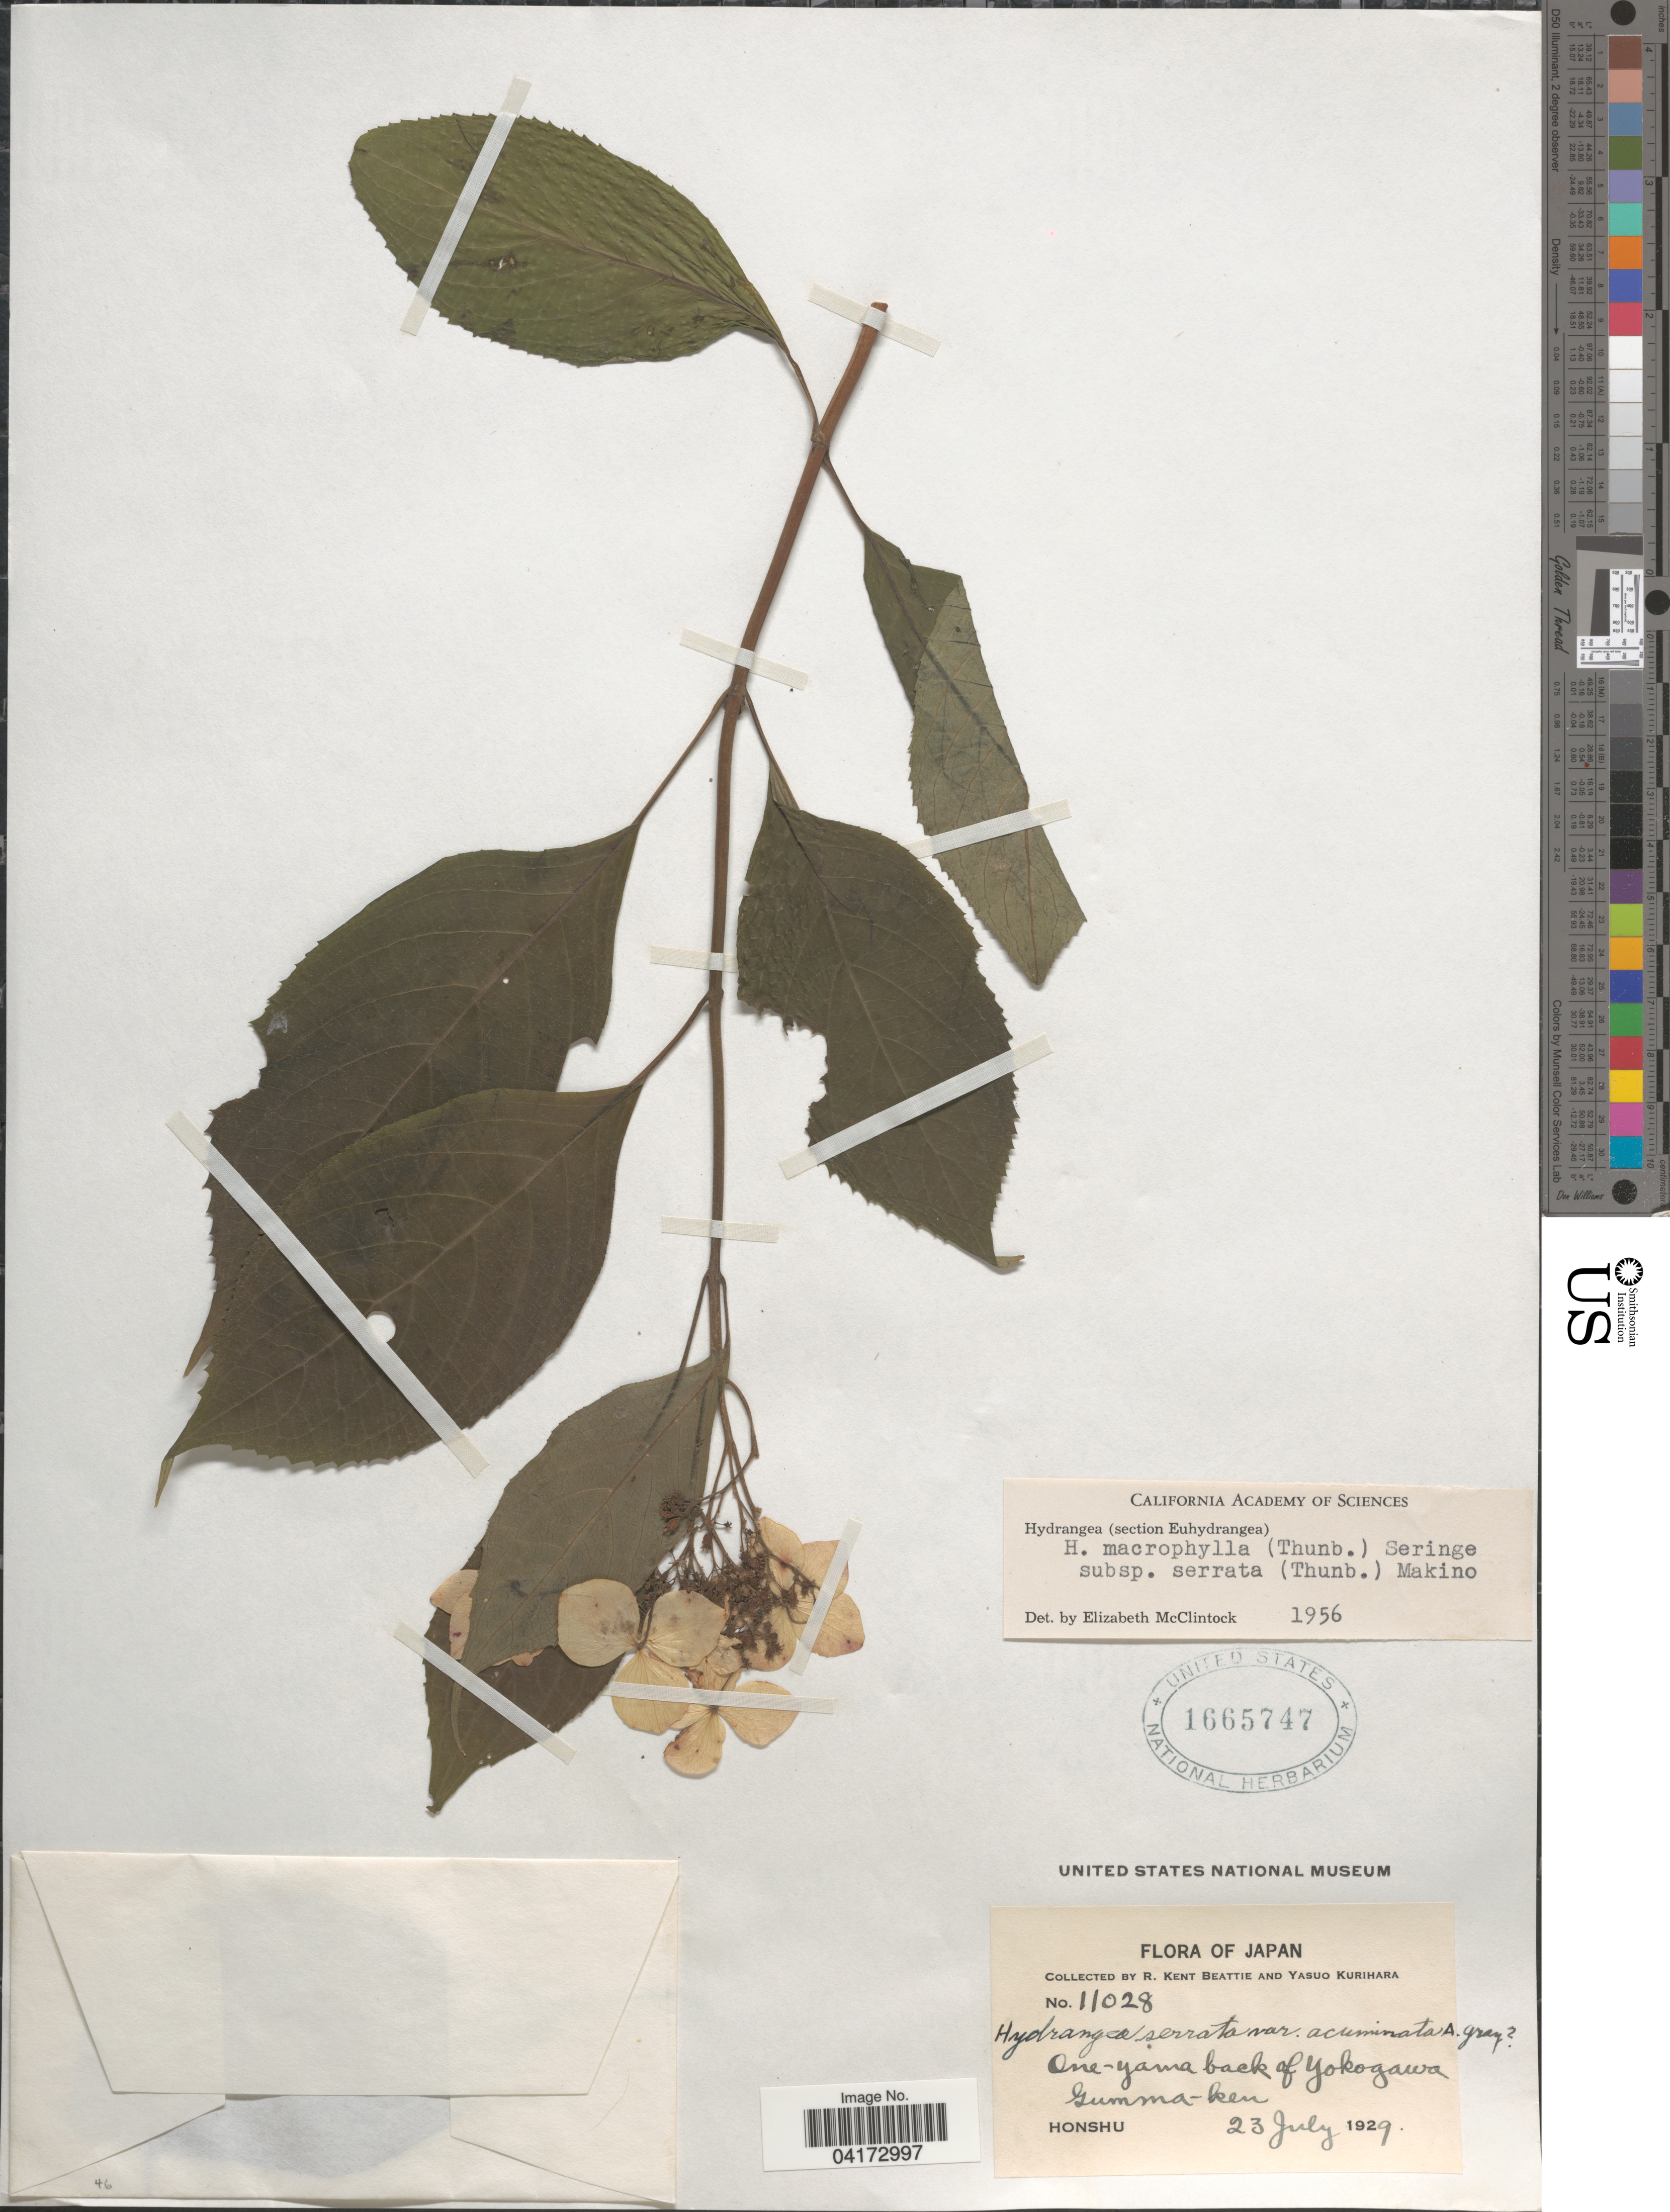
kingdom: Plantae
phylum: Tracheophyta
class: Magnoliopsida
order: Cornales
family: Hydrangeaceae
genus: Hydrangea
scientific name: Hydrangea macrophylla subsp. serrata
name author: (Thunb.) Makino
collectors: R. K. Beattie & Y. Kurihara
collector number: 11028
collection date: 1929-07-23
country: Japan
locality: Yokogawa. Gumma-ken. Honshu.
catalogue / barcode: US 165747